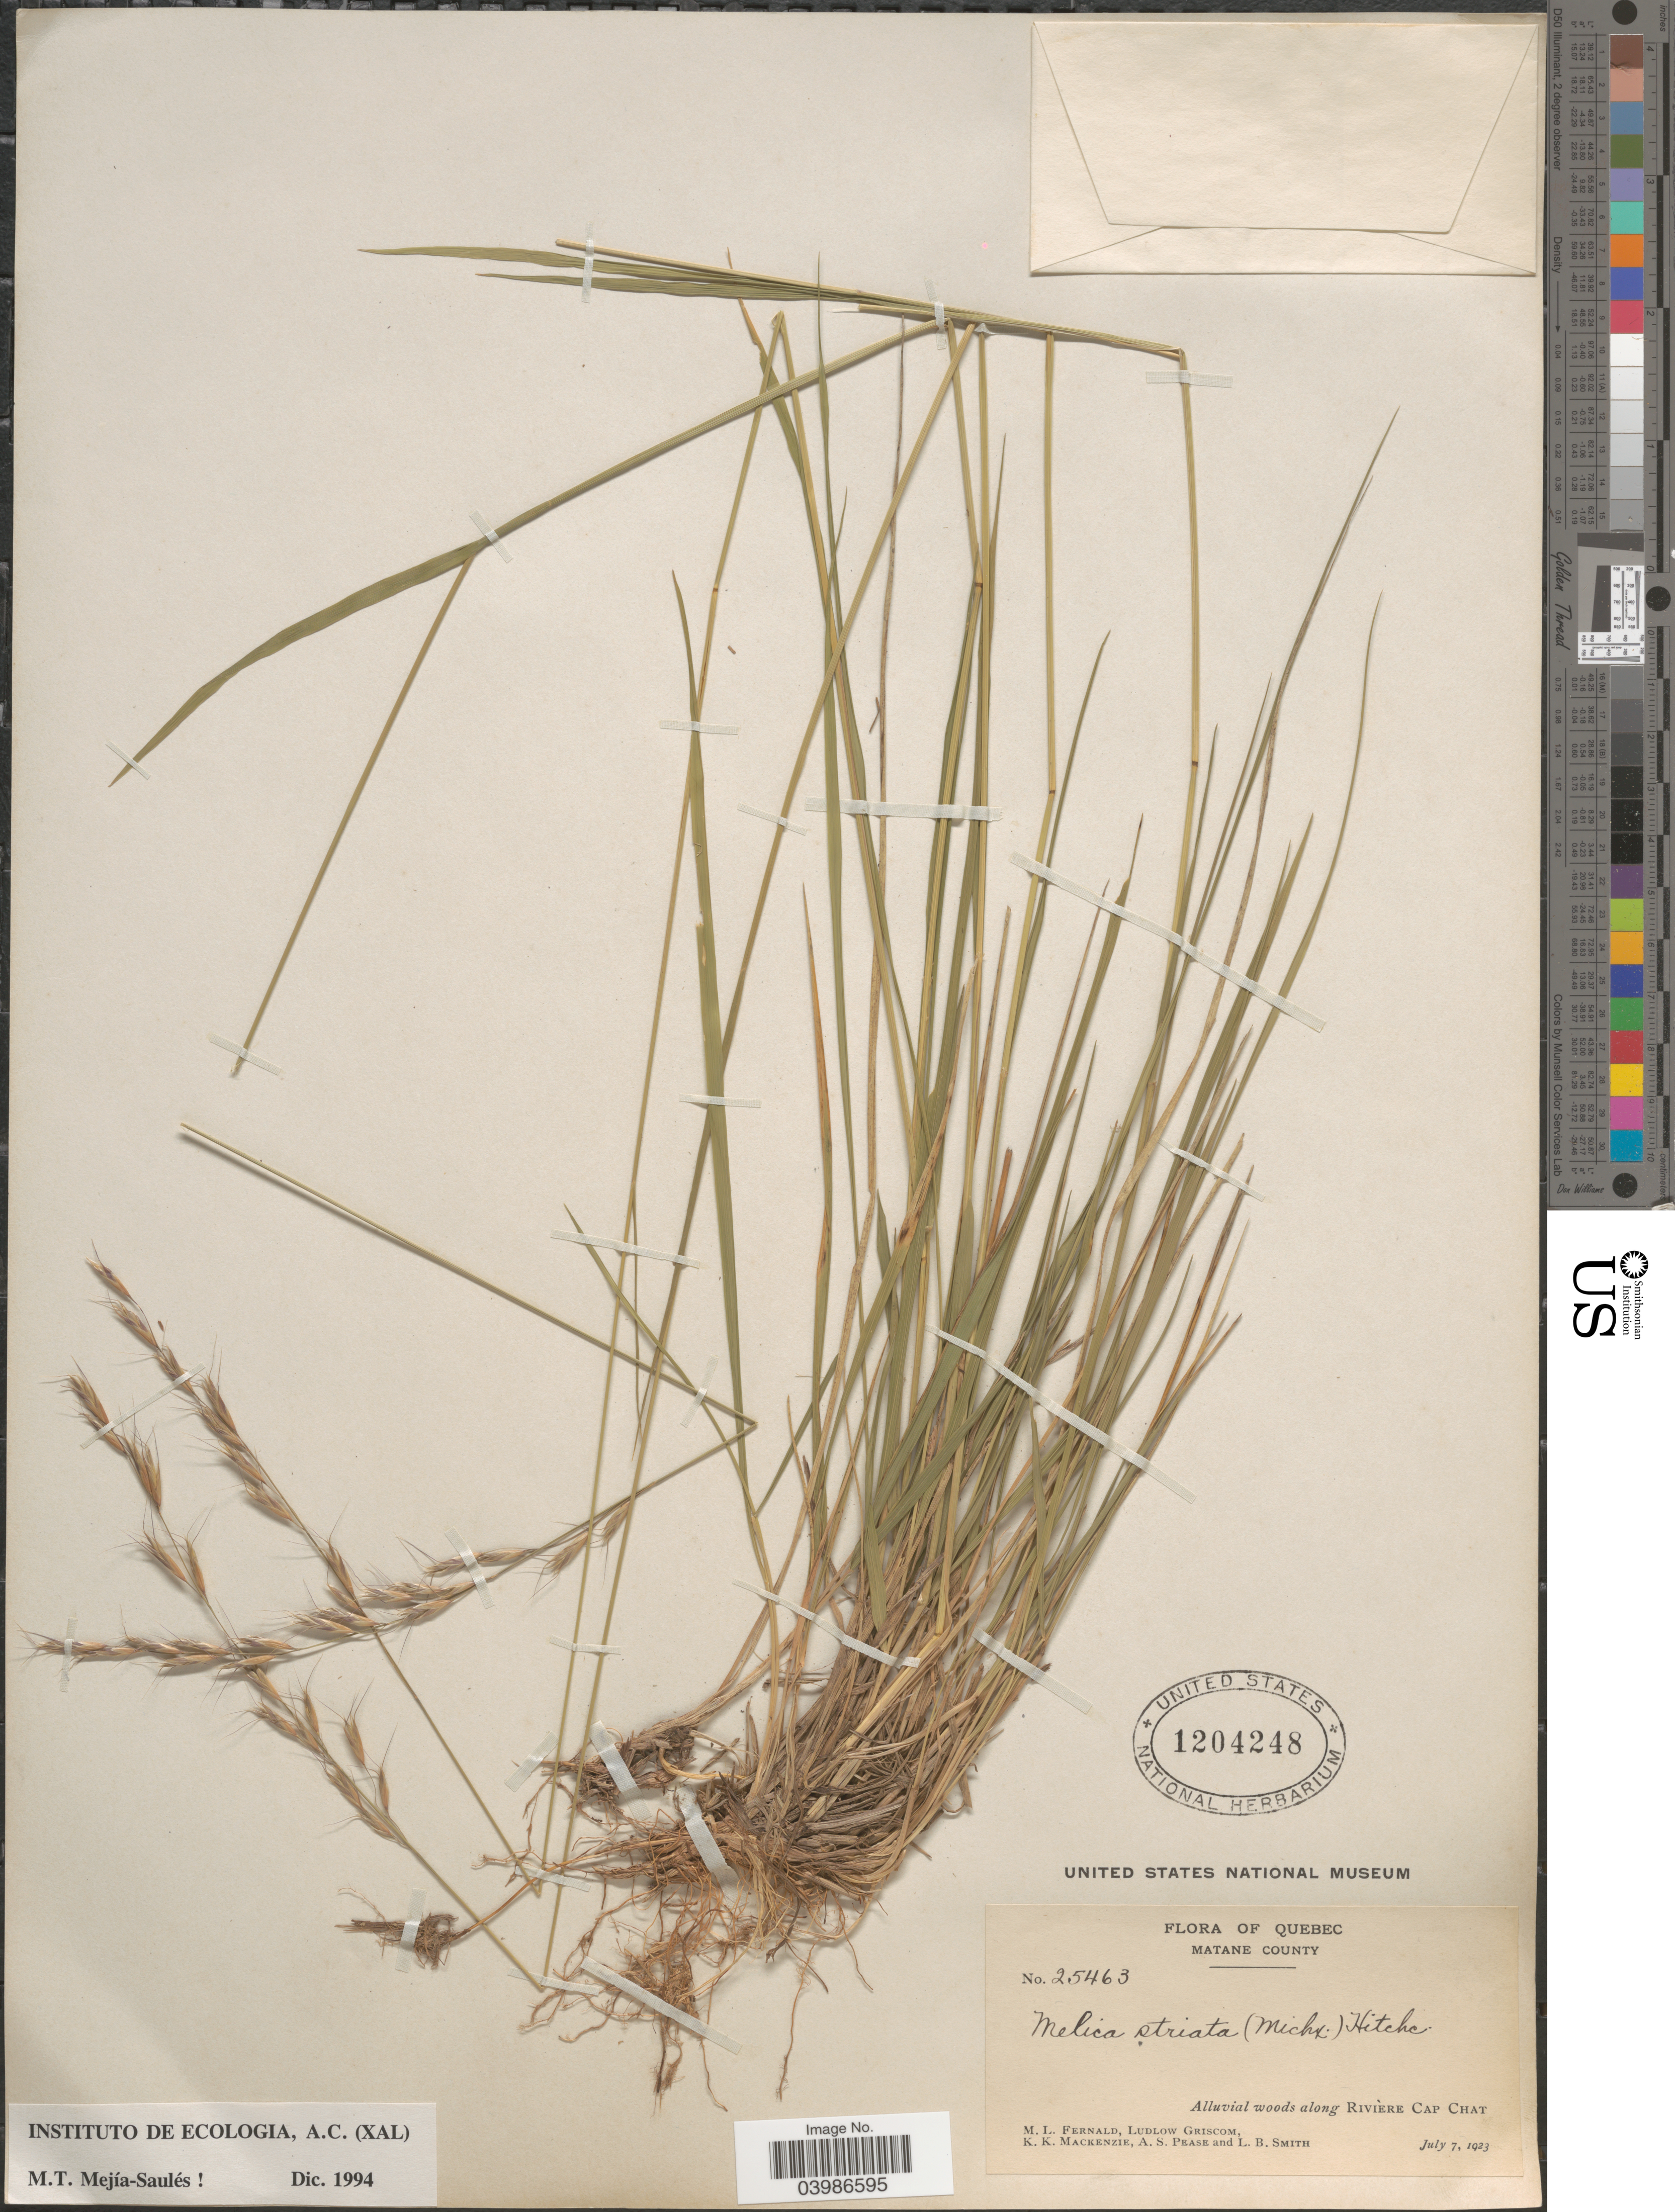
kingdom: Plantae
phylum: Tracheophyta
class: Liliopsida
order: Poales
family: Poaceae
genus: Melica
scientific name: Melica striata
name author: Hitchc.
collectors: M. L. Fernald, L. Griscom, K. K. Mackenzie, A. S. Pease & L. Smith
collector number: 25463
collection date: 1923-07-07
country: Canada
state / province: Quebec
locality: Matane County. Along Rivère Cap Chat.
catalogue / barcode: US 1204248